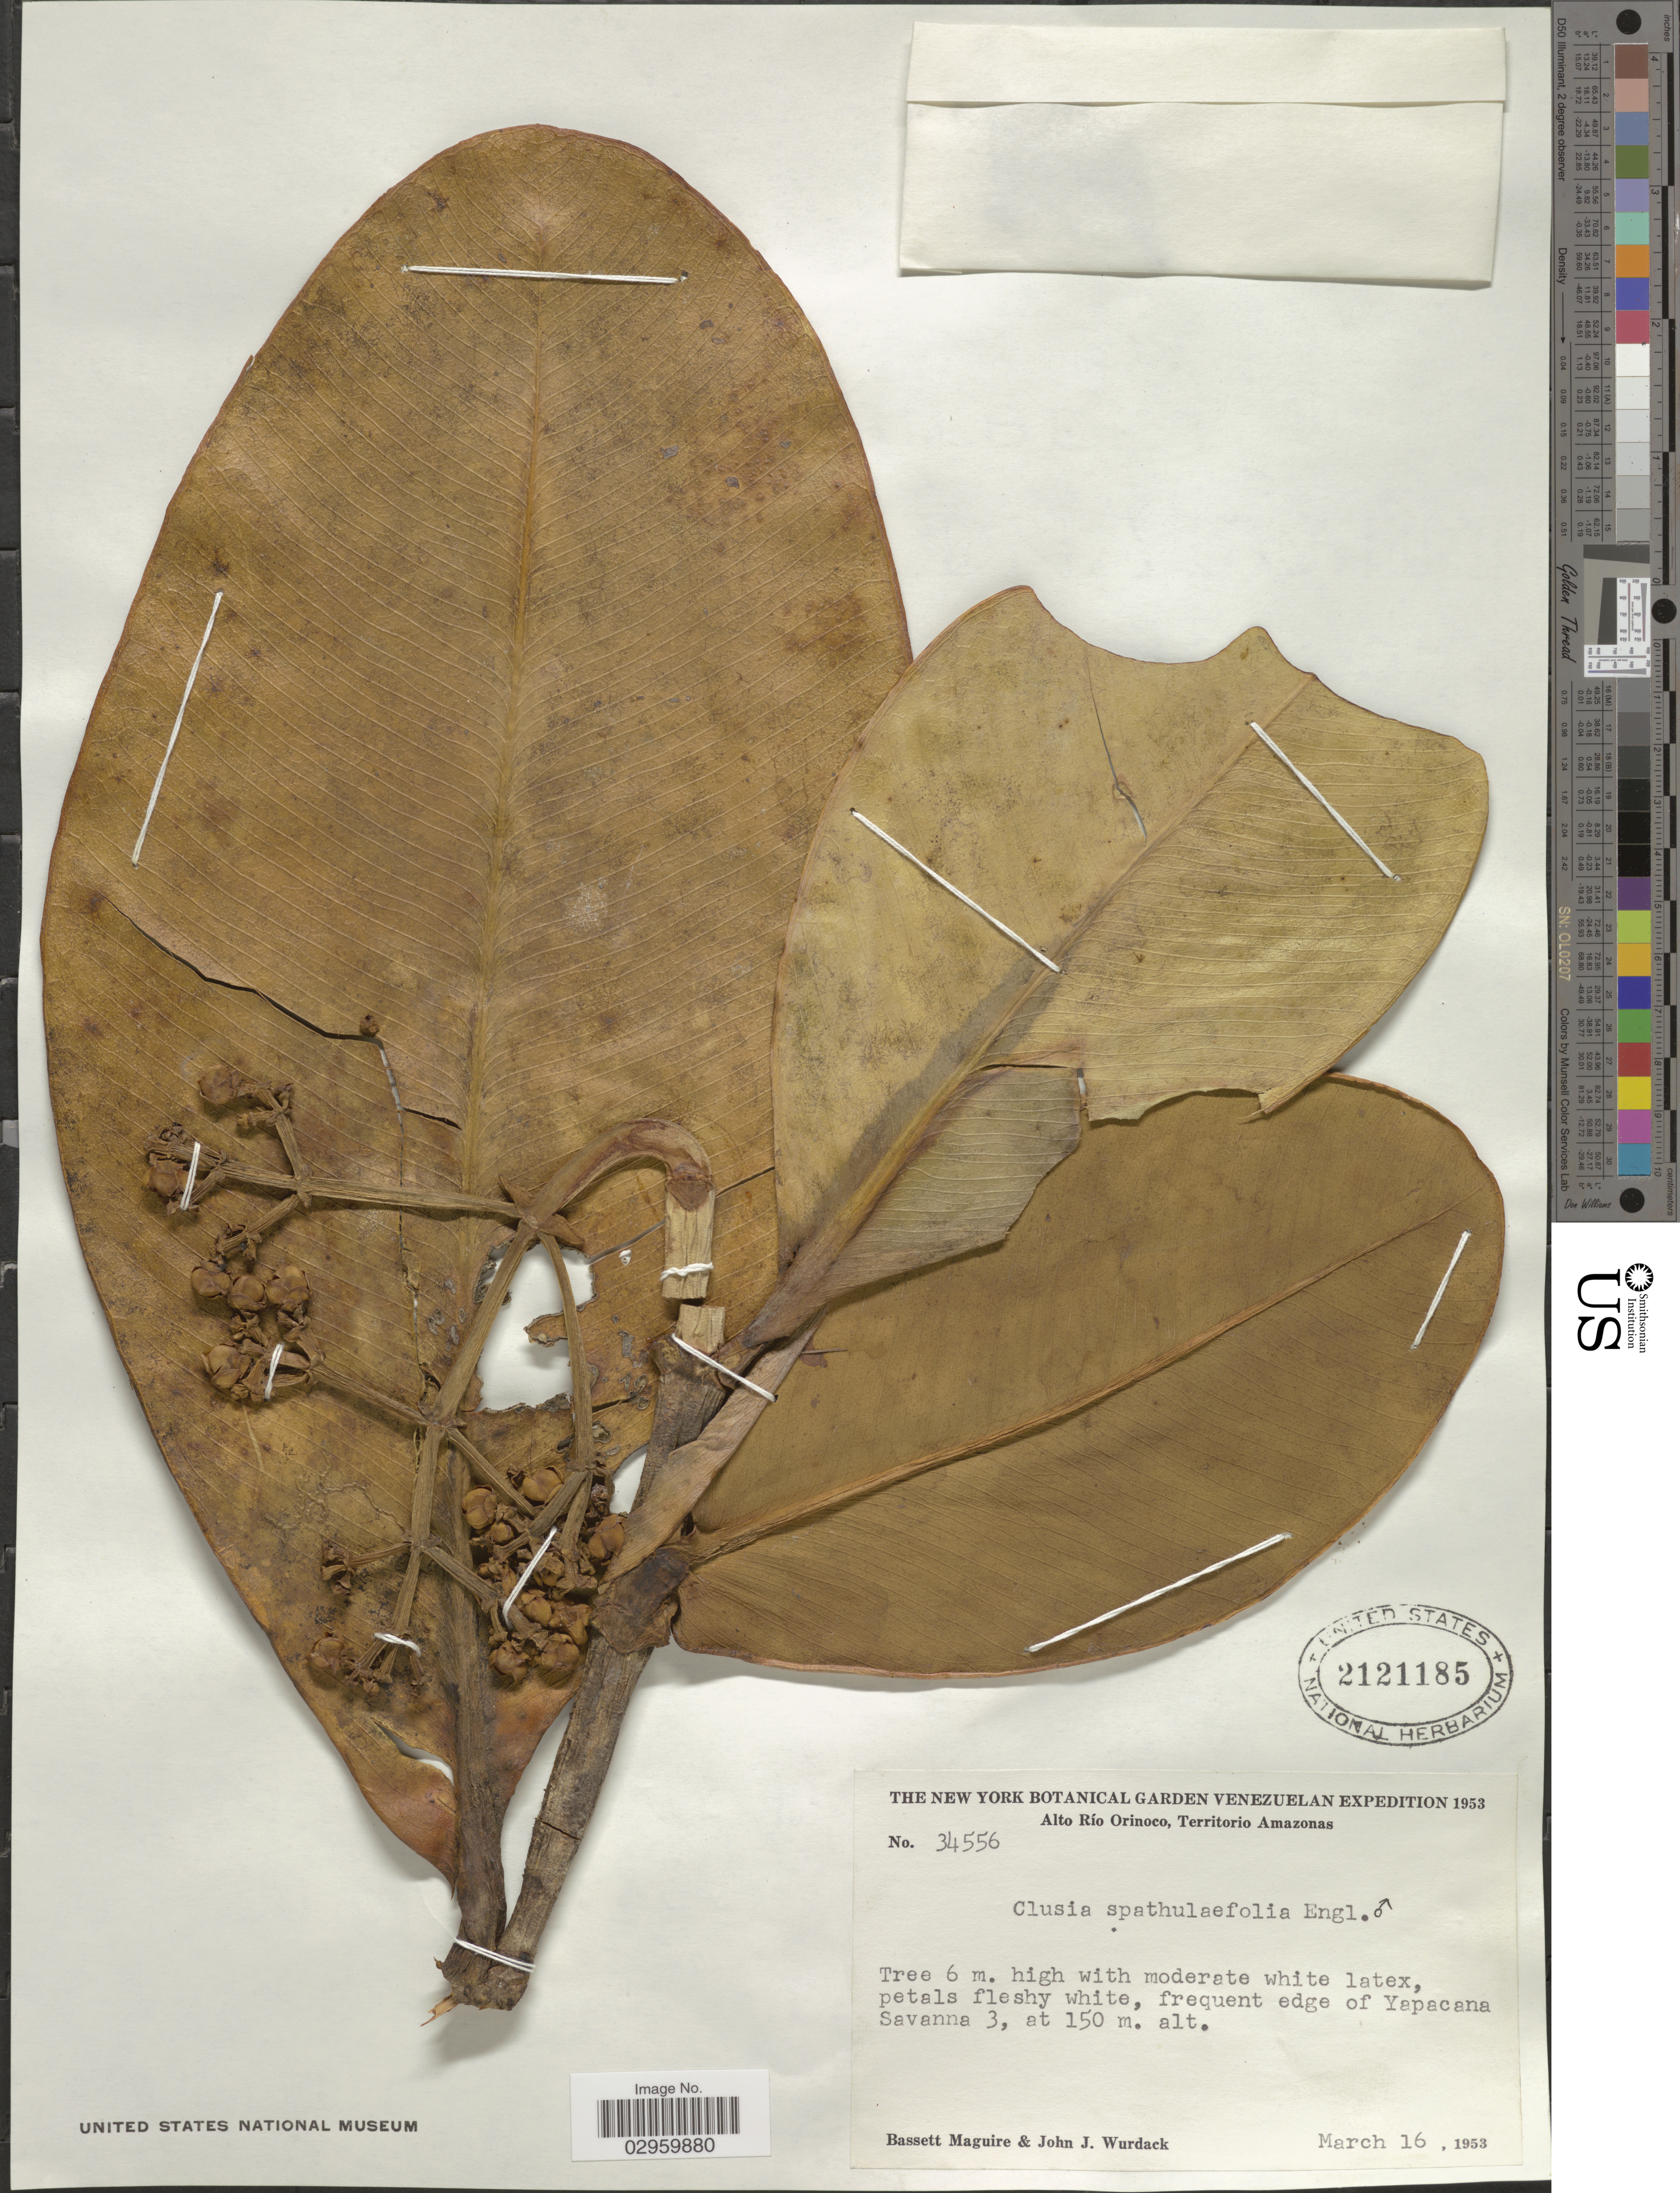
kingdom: Plantae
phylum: Tracheophyta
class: Magnoliopsida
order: Malpighiales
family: Clusiaceae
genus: Clusia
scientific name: Clusia spathulifolia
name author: Engl.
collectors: B. Maguire & J. J. Wurdack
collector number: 34556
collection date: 1953-03-16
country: Venezuela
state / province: Amazonas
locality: Alto Río Orinoco, frequent edge of Yapacana Savanna 3.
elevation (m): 150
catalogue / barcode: US 2121185